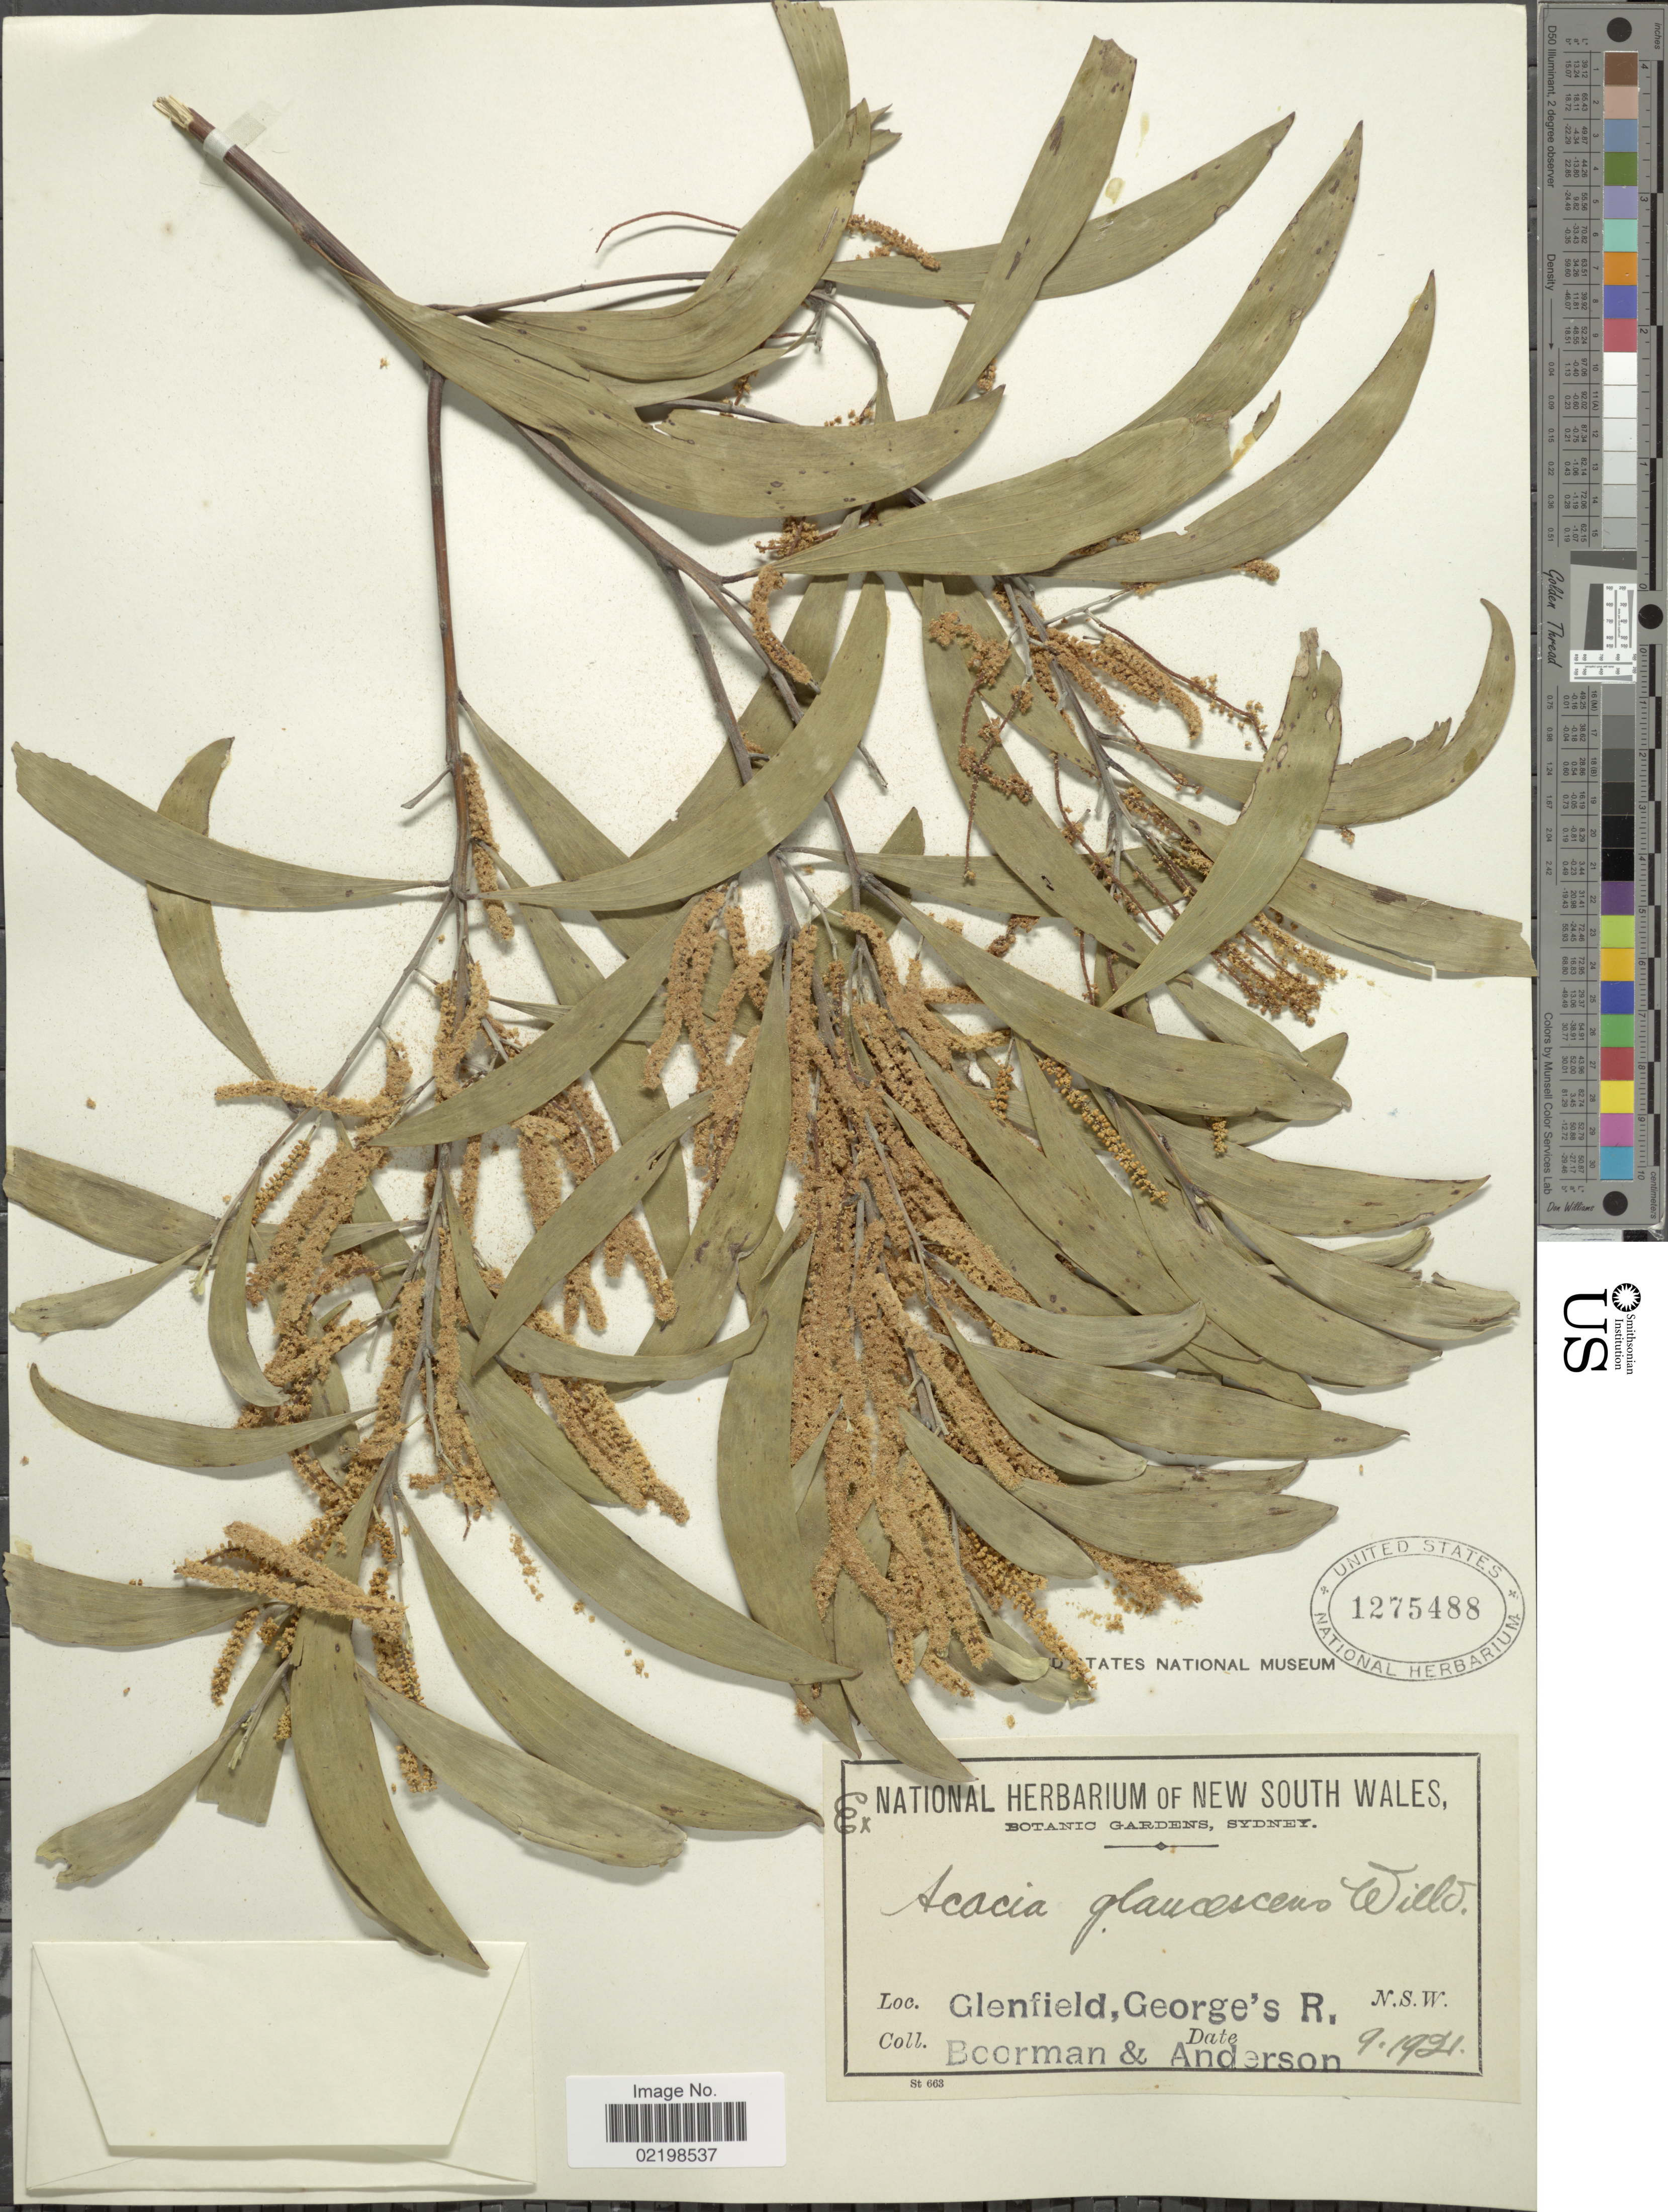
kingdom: Plantae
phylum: Tracheophyta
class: Magnoliopsida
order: Fabales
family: Fabaceae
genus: Acacia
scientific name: Acacia glaucescens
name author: Willd.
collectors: -. Boorman & -- Anderson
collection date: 1921-09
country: Australia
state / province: New South Wales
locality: Glenfield, George's R. N.S.W.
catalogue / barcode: US 1275488